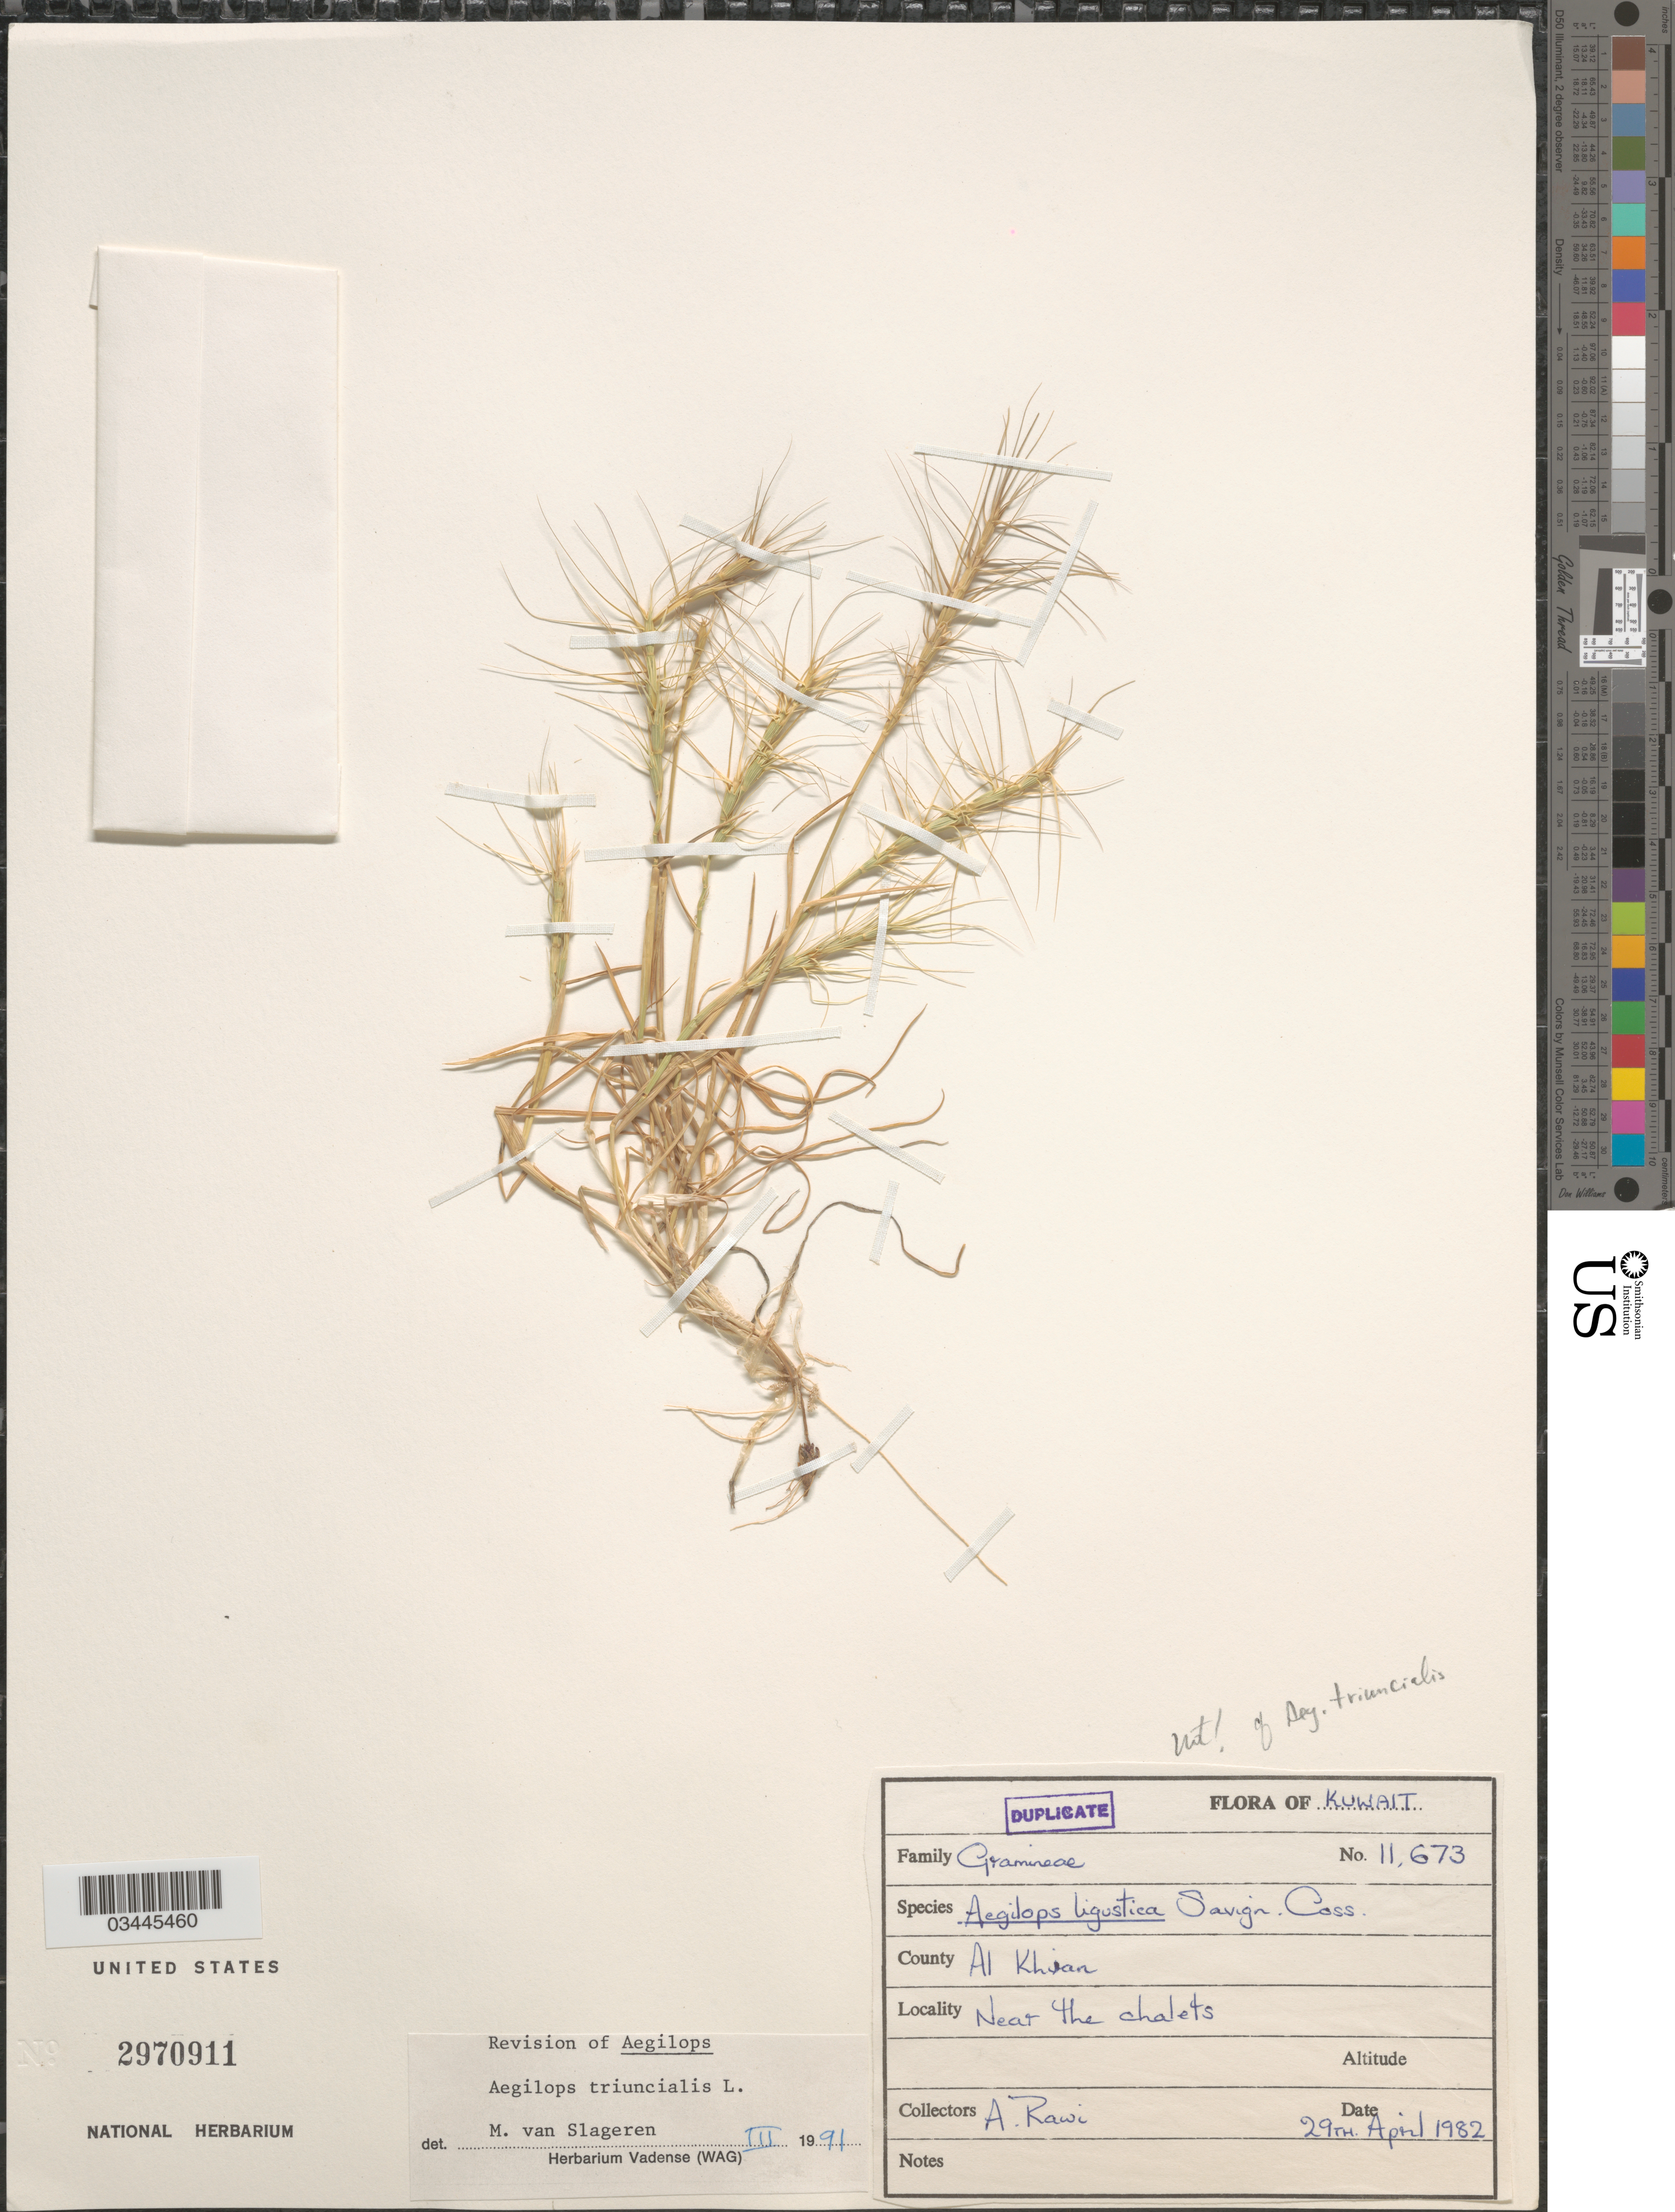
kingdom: Plantae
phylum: Tracheophyta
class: Liliopsida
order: Poales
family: Poaceae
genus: Aegilops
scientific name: Aegilops triuncialis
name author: L.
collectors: A. Rawi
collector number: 11673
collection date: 1982-04-29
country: Kuwait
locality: County Al Khian [interpreted]. Near the chalets.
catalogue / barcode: US 2970911